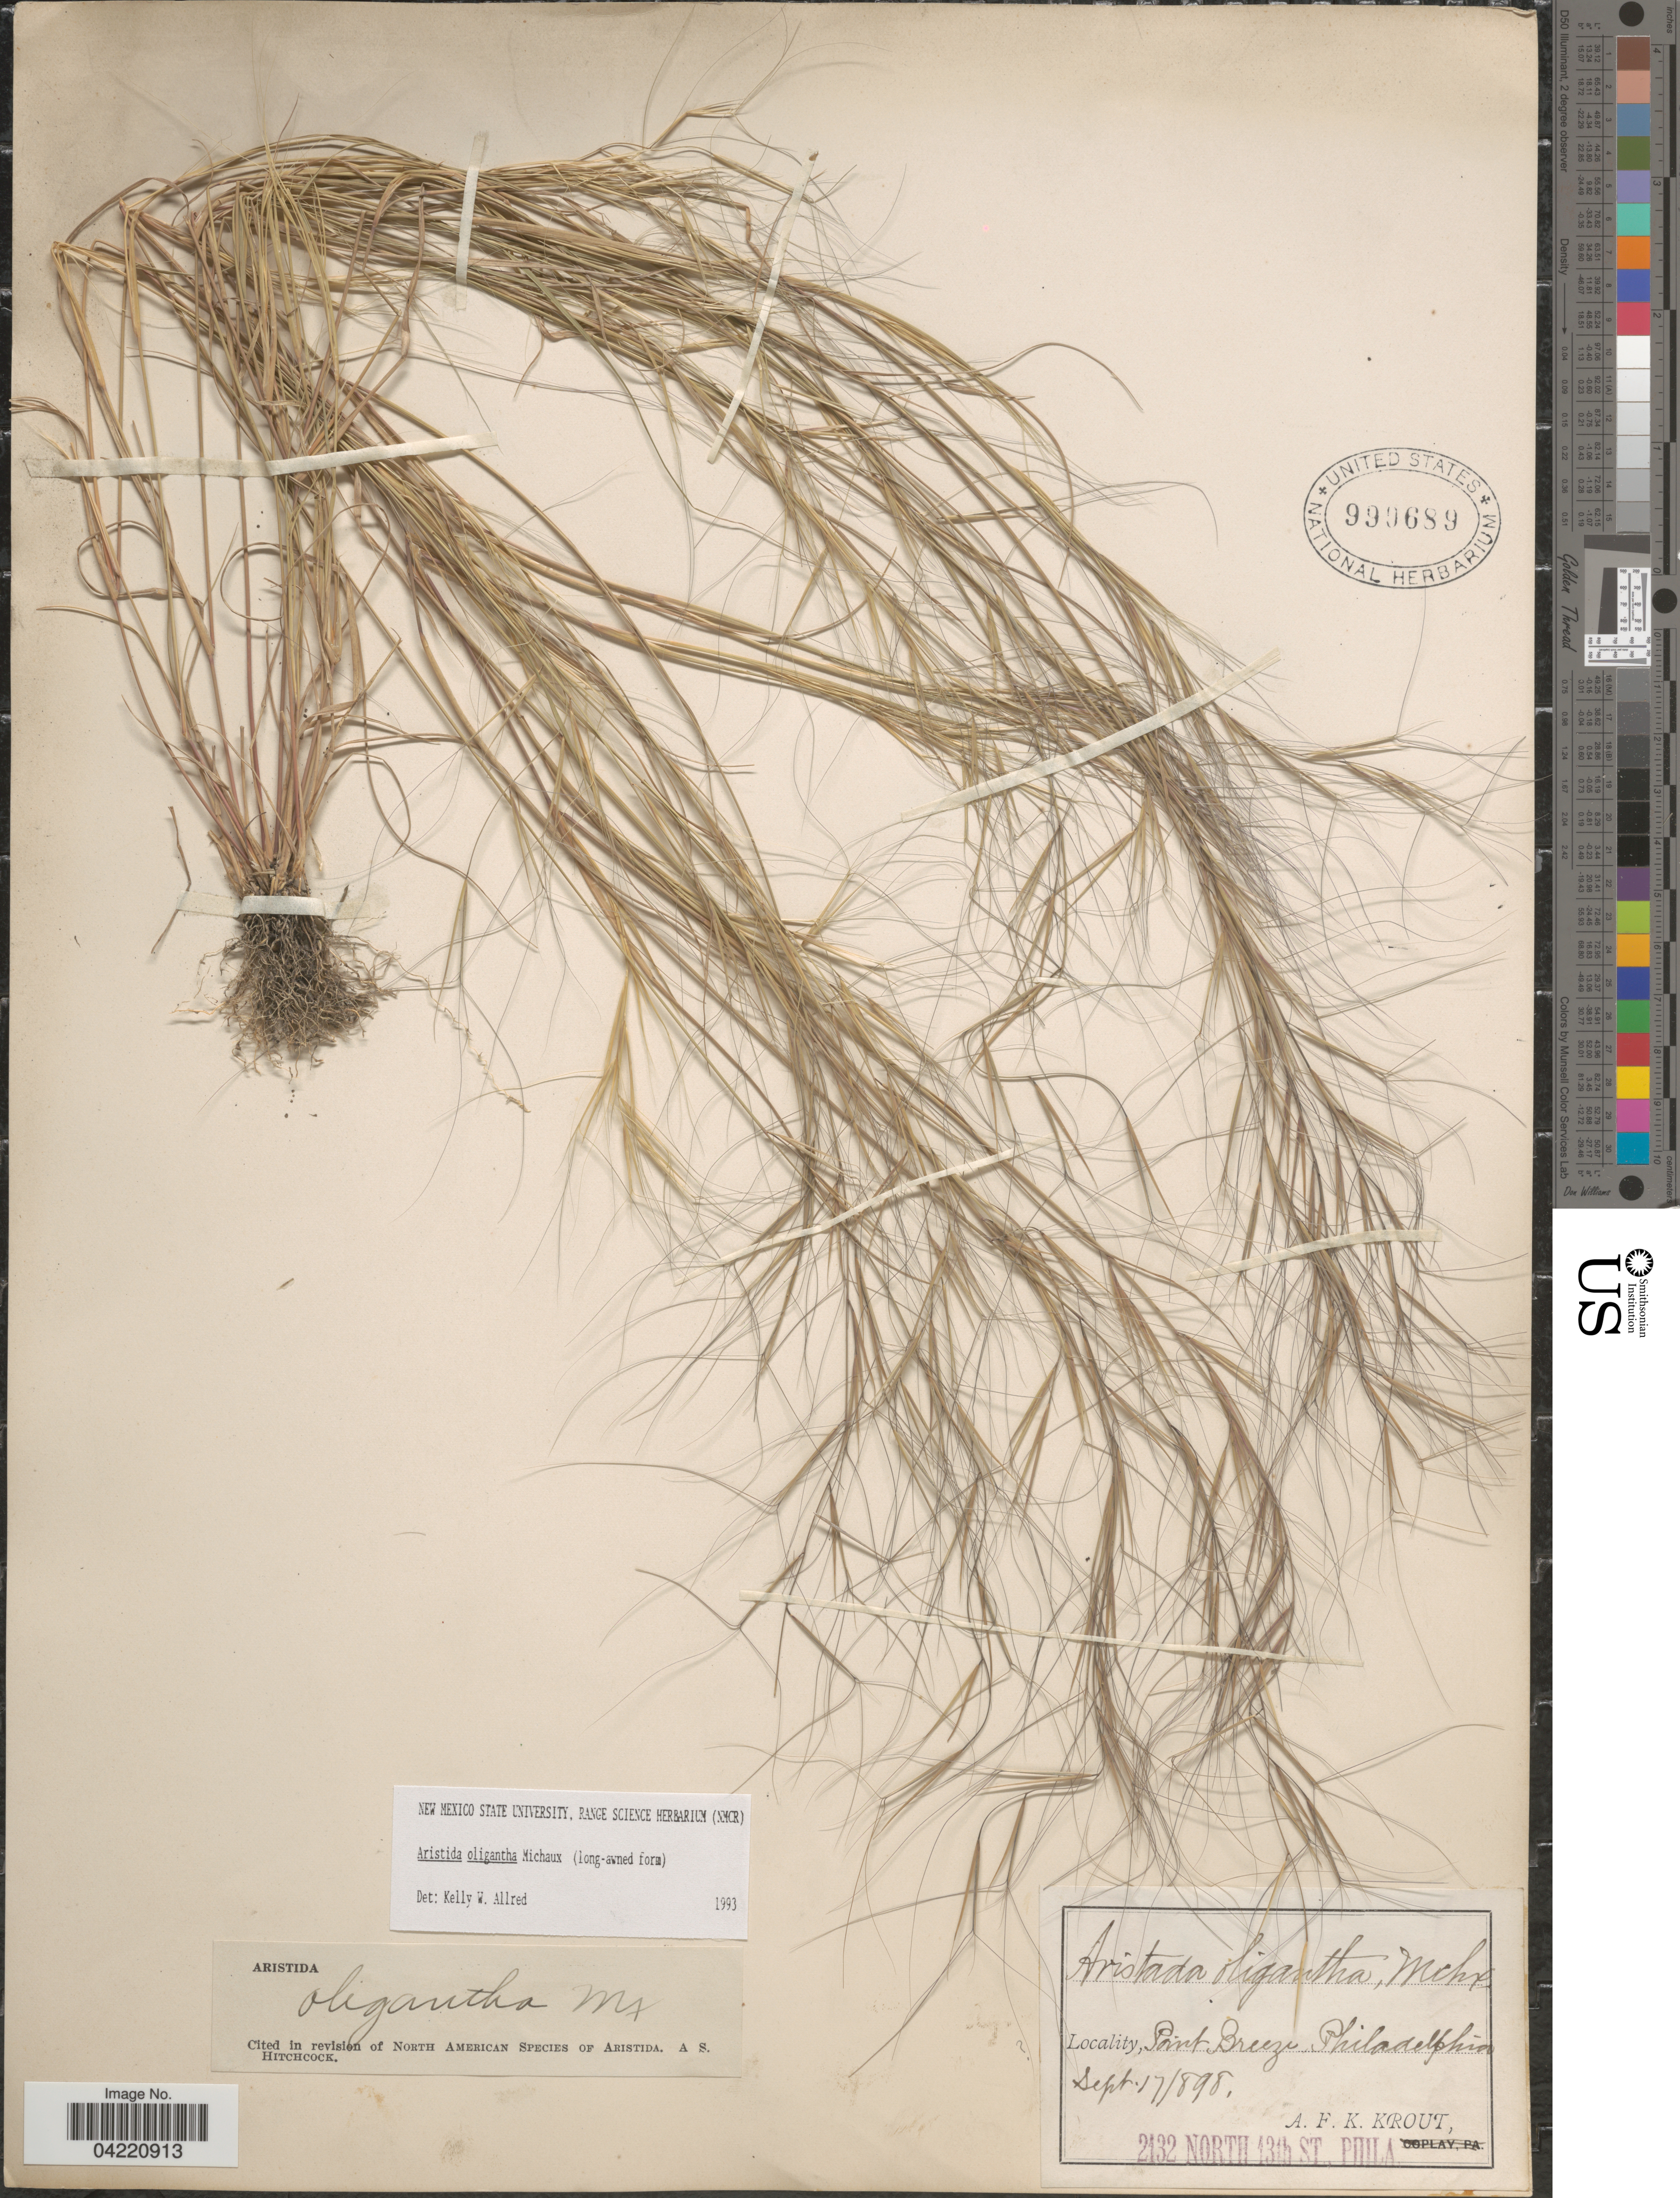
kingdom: Plantae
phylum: Tracheophyta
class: Liliopsida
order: Poales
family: Poaceae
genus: Aristida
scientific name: Aristida oligantha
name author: Michx.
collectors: A. Krout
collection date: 1898-09-17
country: United States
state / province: Pennsylvania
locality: Point Breeze, Philadelphia.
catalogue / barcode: US 990689